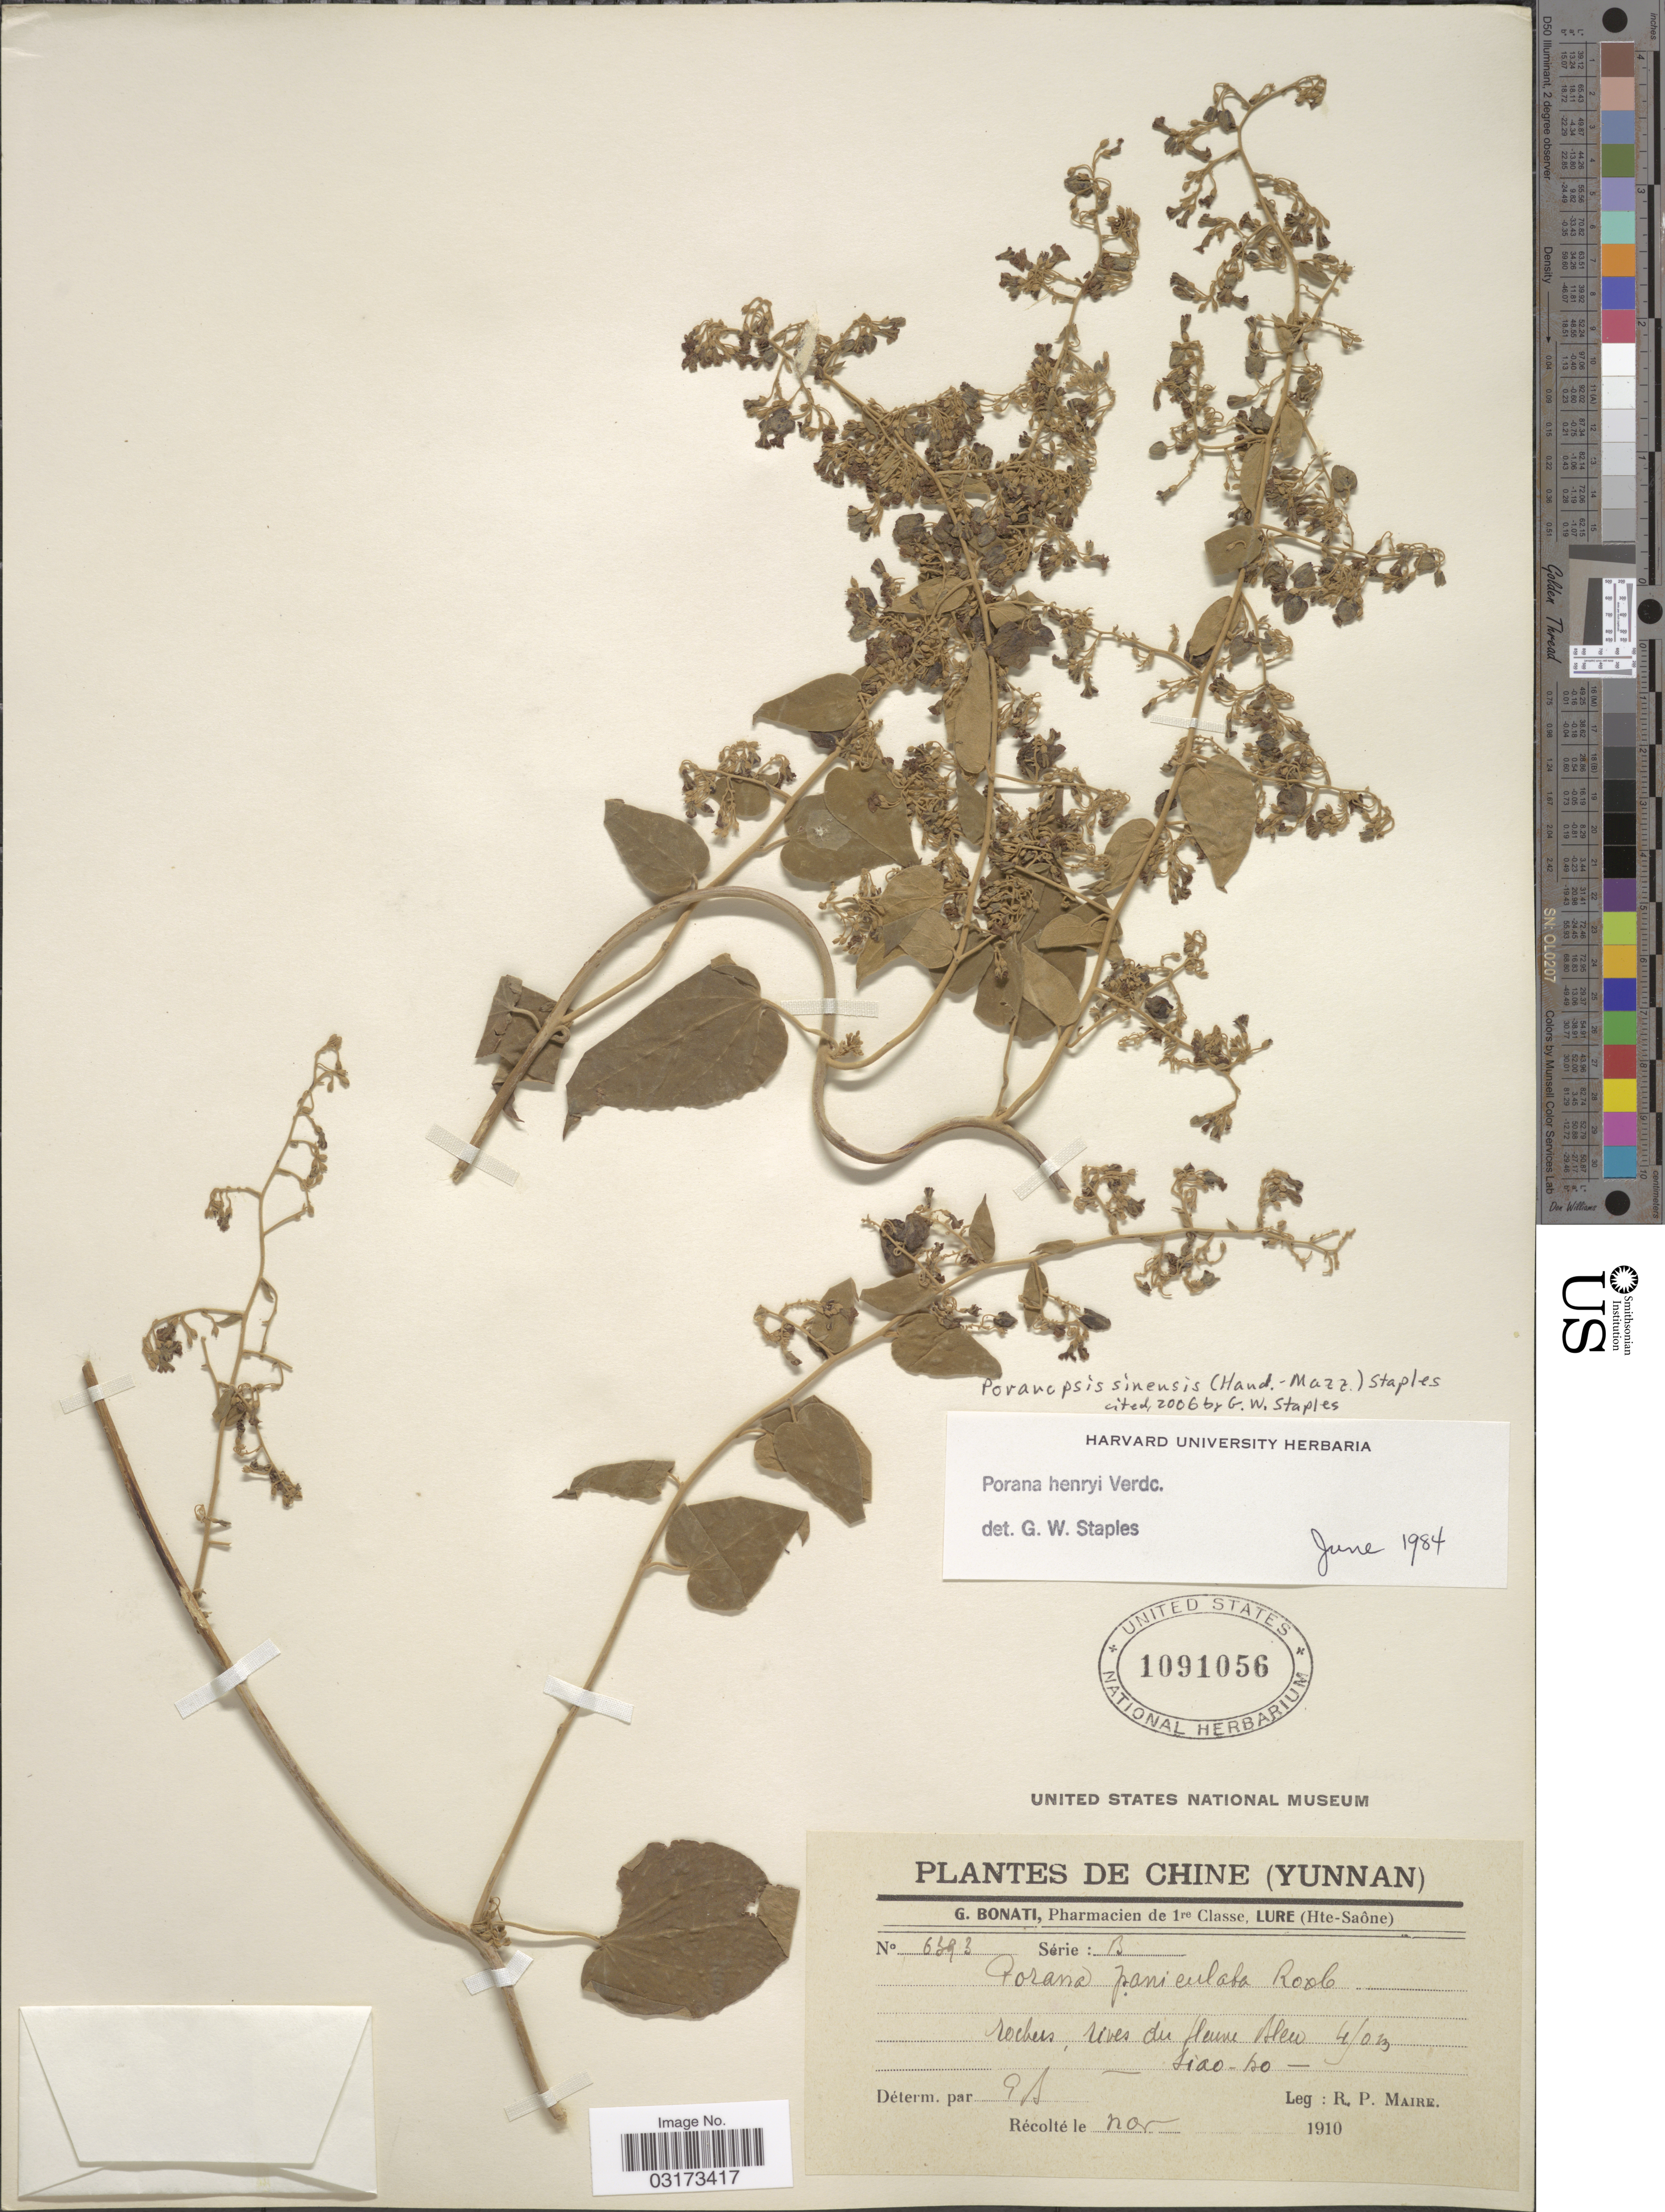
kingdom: Plantae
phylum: Tracheophyta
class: Magnoliopsida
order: Solanales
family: Convolvulaceae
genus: Poranopsis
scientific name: Poranopsis sinensis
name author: (Hand.-Mazz.) Staples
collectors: R.-P. Maire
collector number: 6393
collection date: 1910-11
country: China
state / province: Yunnan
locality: Rochers, rives du fleuve Bleu. Siao-bo [interpreted].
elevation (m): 450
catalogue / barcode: US 1091056